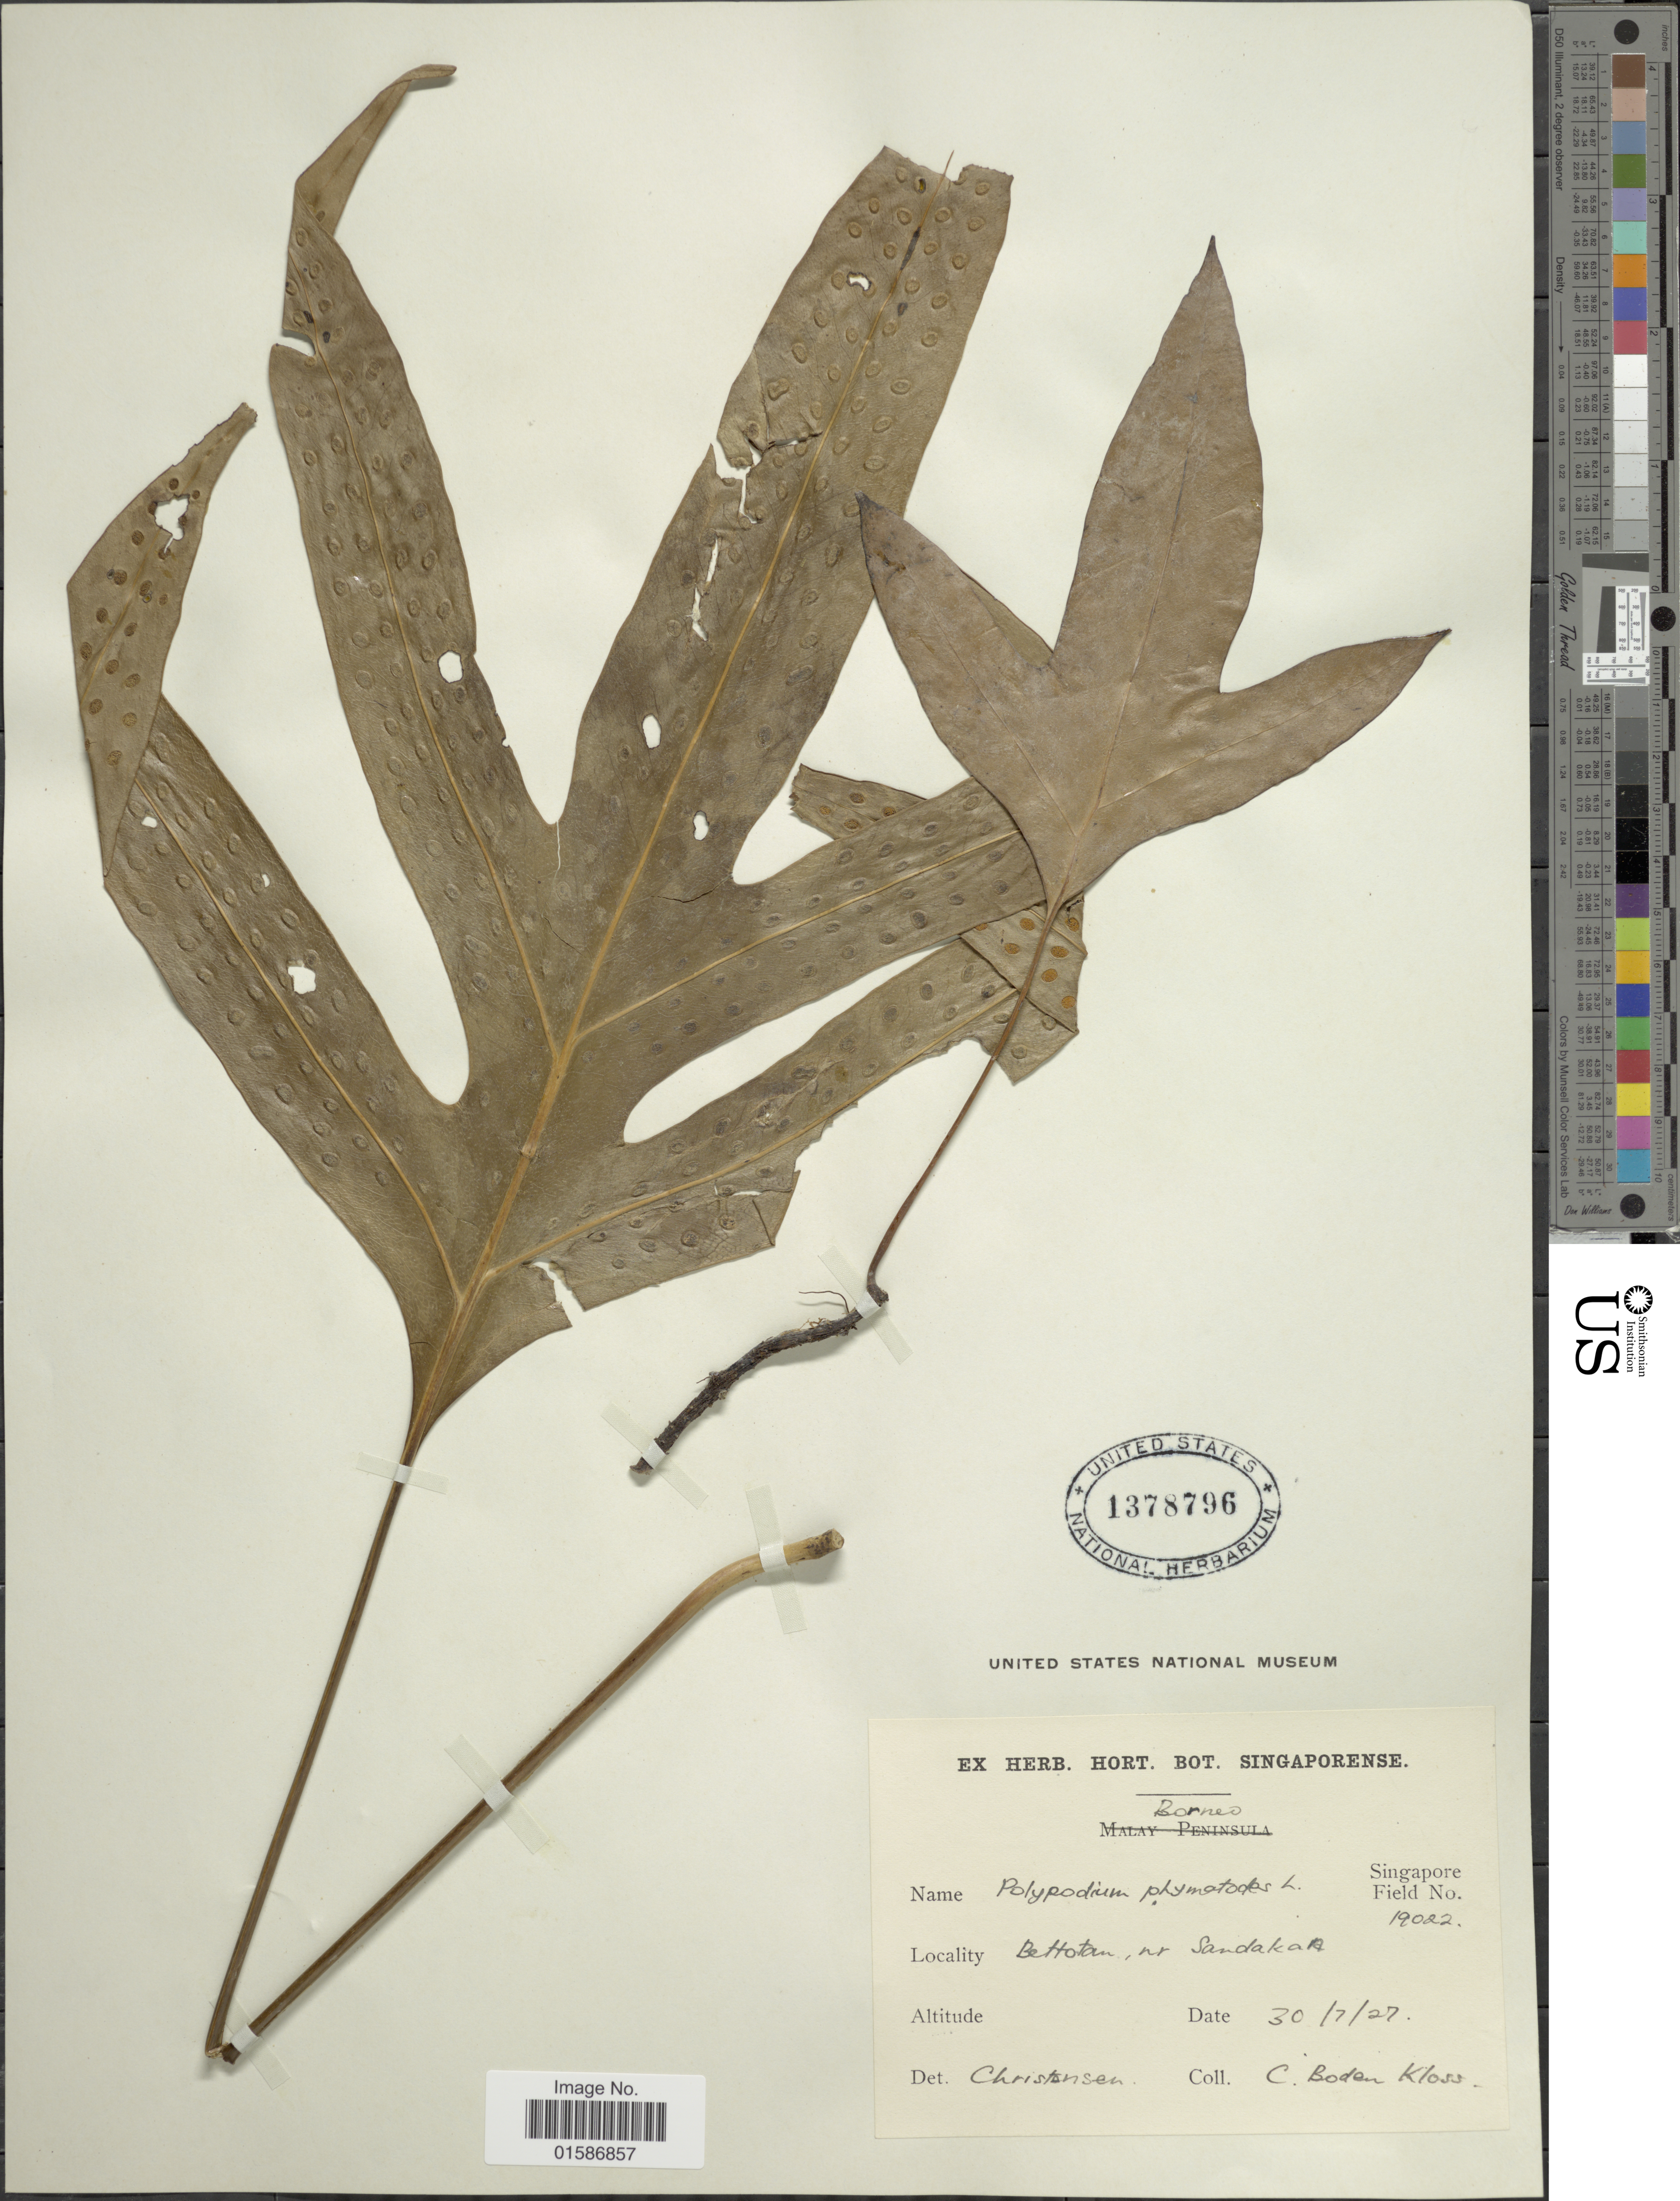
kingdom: Plantae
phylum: Tracheophyta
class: Polypodiopsida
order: Polypodiales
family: Polypodiaceae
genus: Microsorum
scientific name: Microsorum scolopendria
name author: (Burm. f.) Copel.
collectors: C. Boden-Kloss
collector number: Singapore Field 19022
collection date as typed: Transcribed d/m/y: 30/7/27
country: Malaysia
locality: Borneo, Bettotan, nr Sandakan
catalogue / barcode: US 1378796